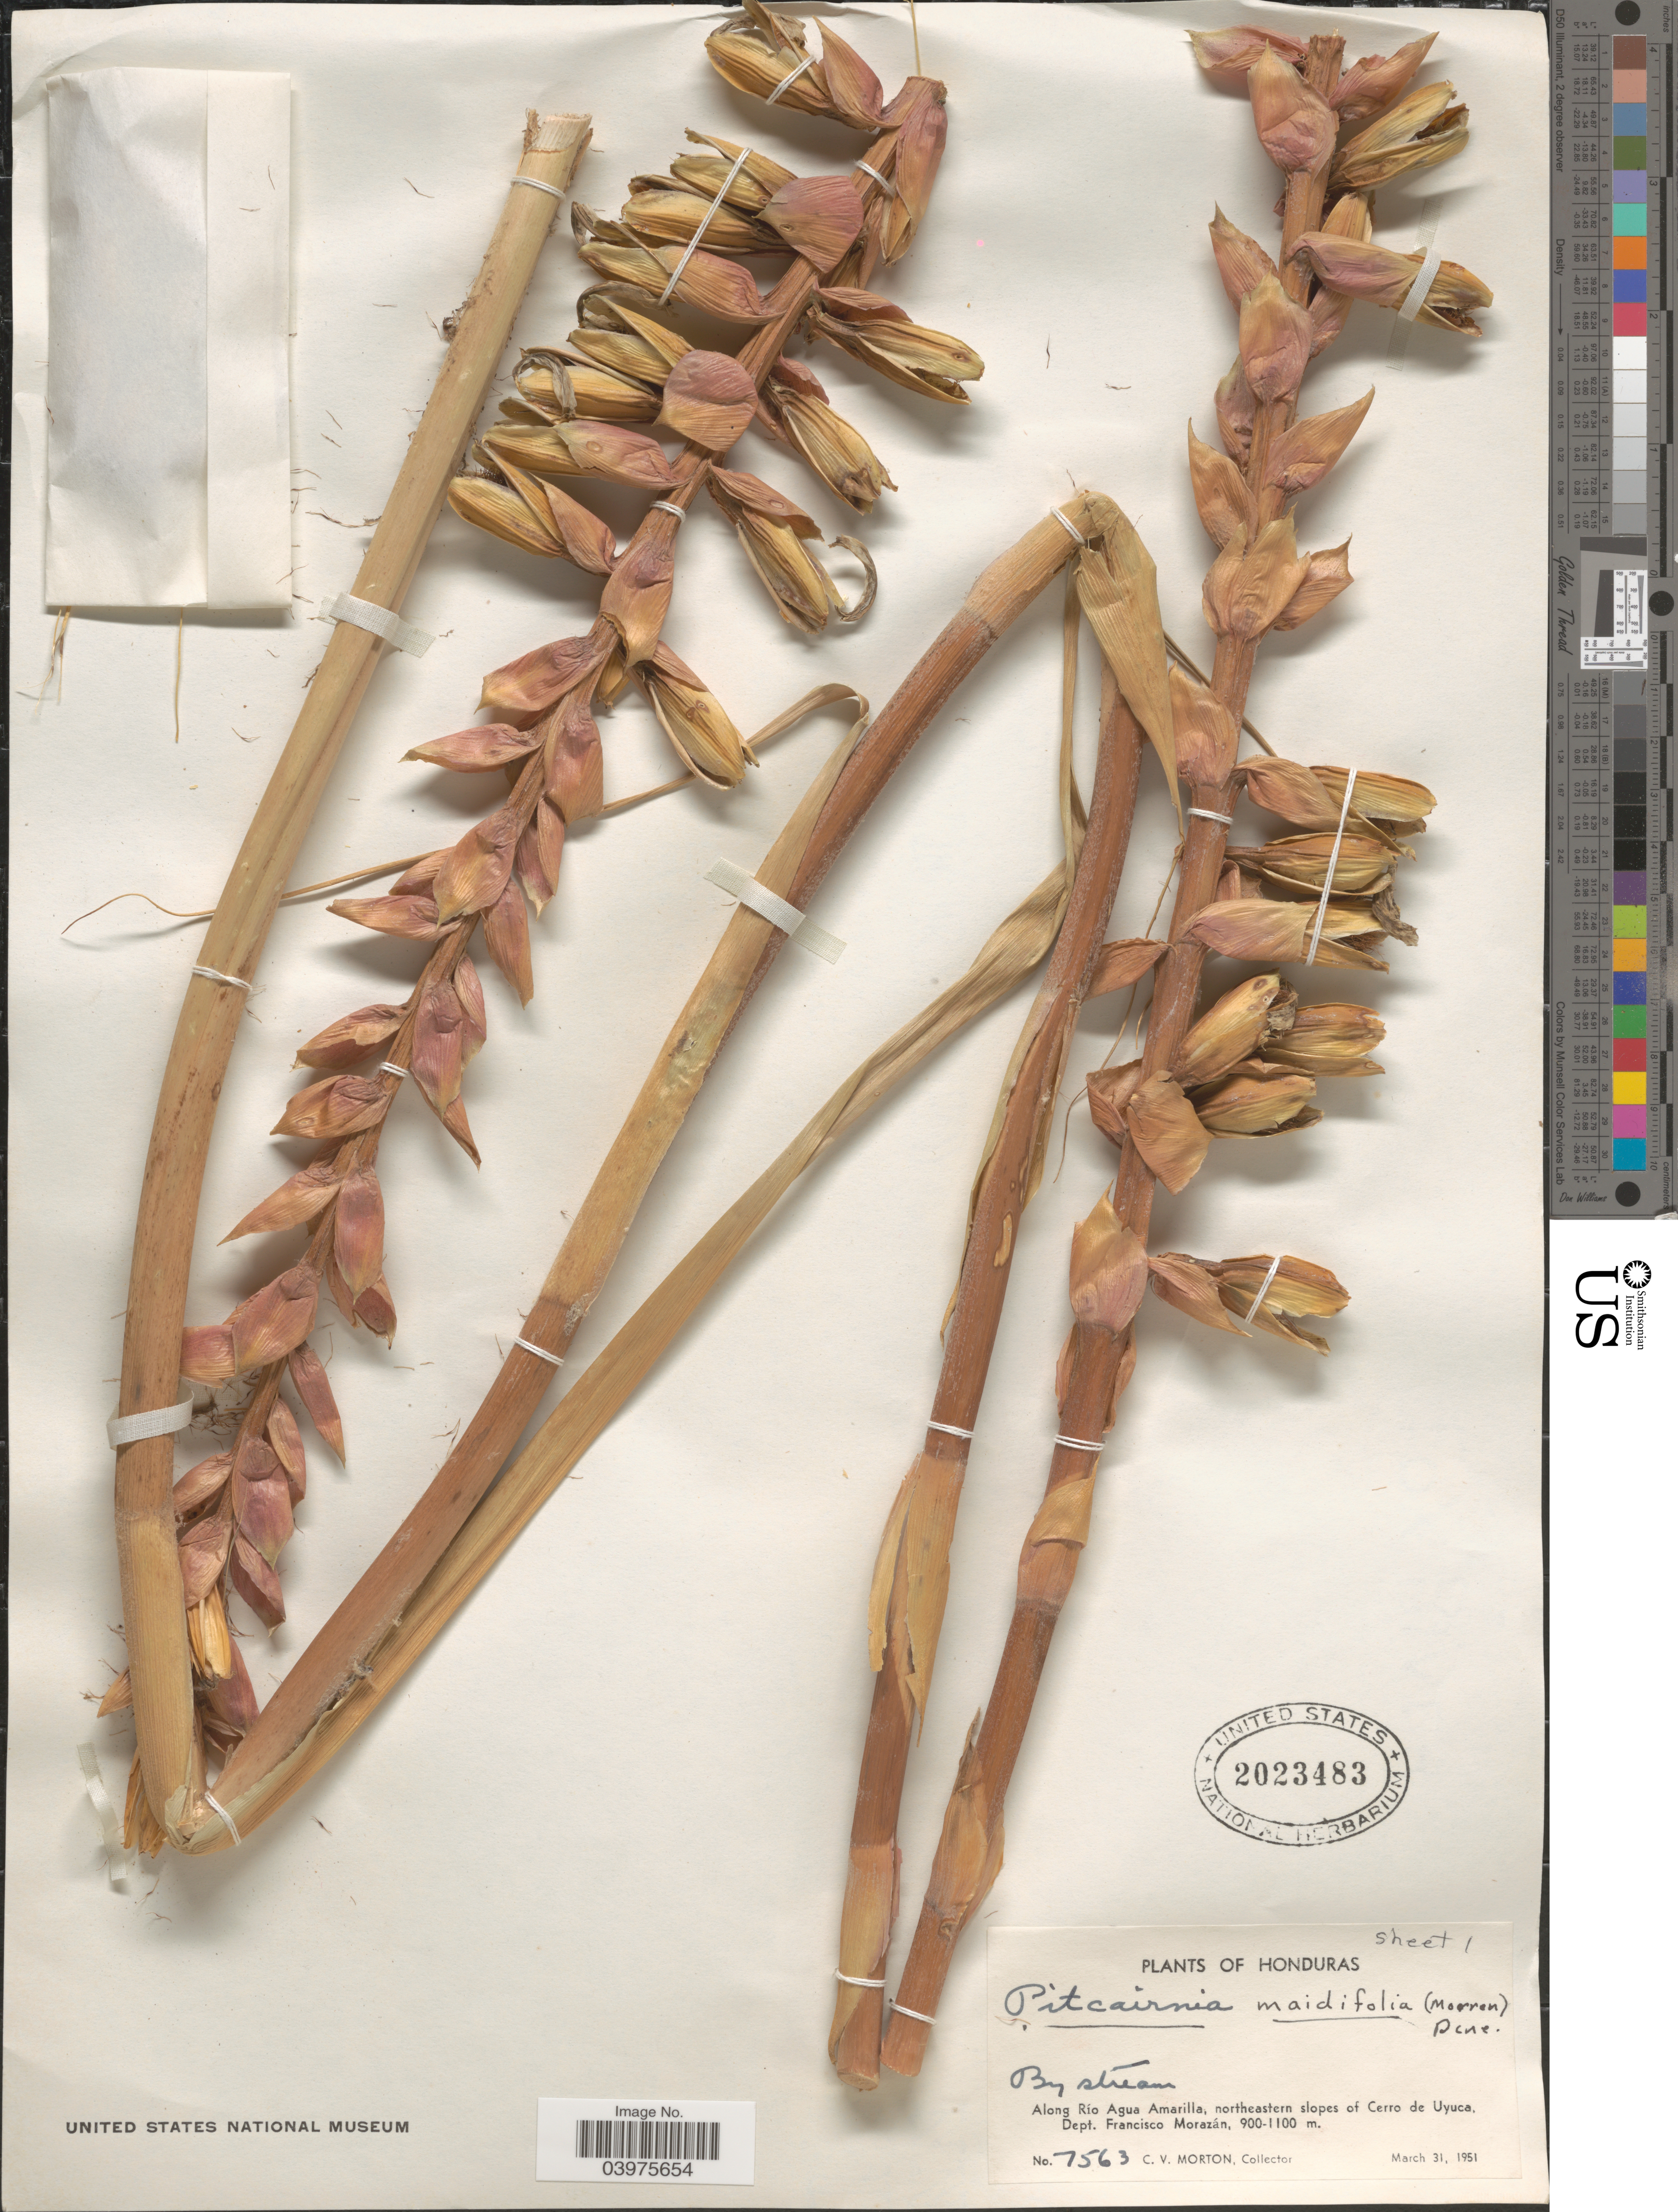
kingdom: Plantae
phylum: Tracheophyta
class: Liliopsida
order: Poales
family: Bromeliaceae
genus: Pitcairnia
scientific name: Pitcairnia maidifolia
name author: (C. Morren) Decne. ex Planch.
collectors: C. V. Morton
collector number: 7563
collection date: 1951-03-31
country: Honduras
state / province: Fco. Morazán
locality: Along Río Agua Amarilla, northeastern slopes of Cerro de Uyuca, Dept. Francisco Morazán.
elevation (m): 900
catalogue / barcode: US 2023483